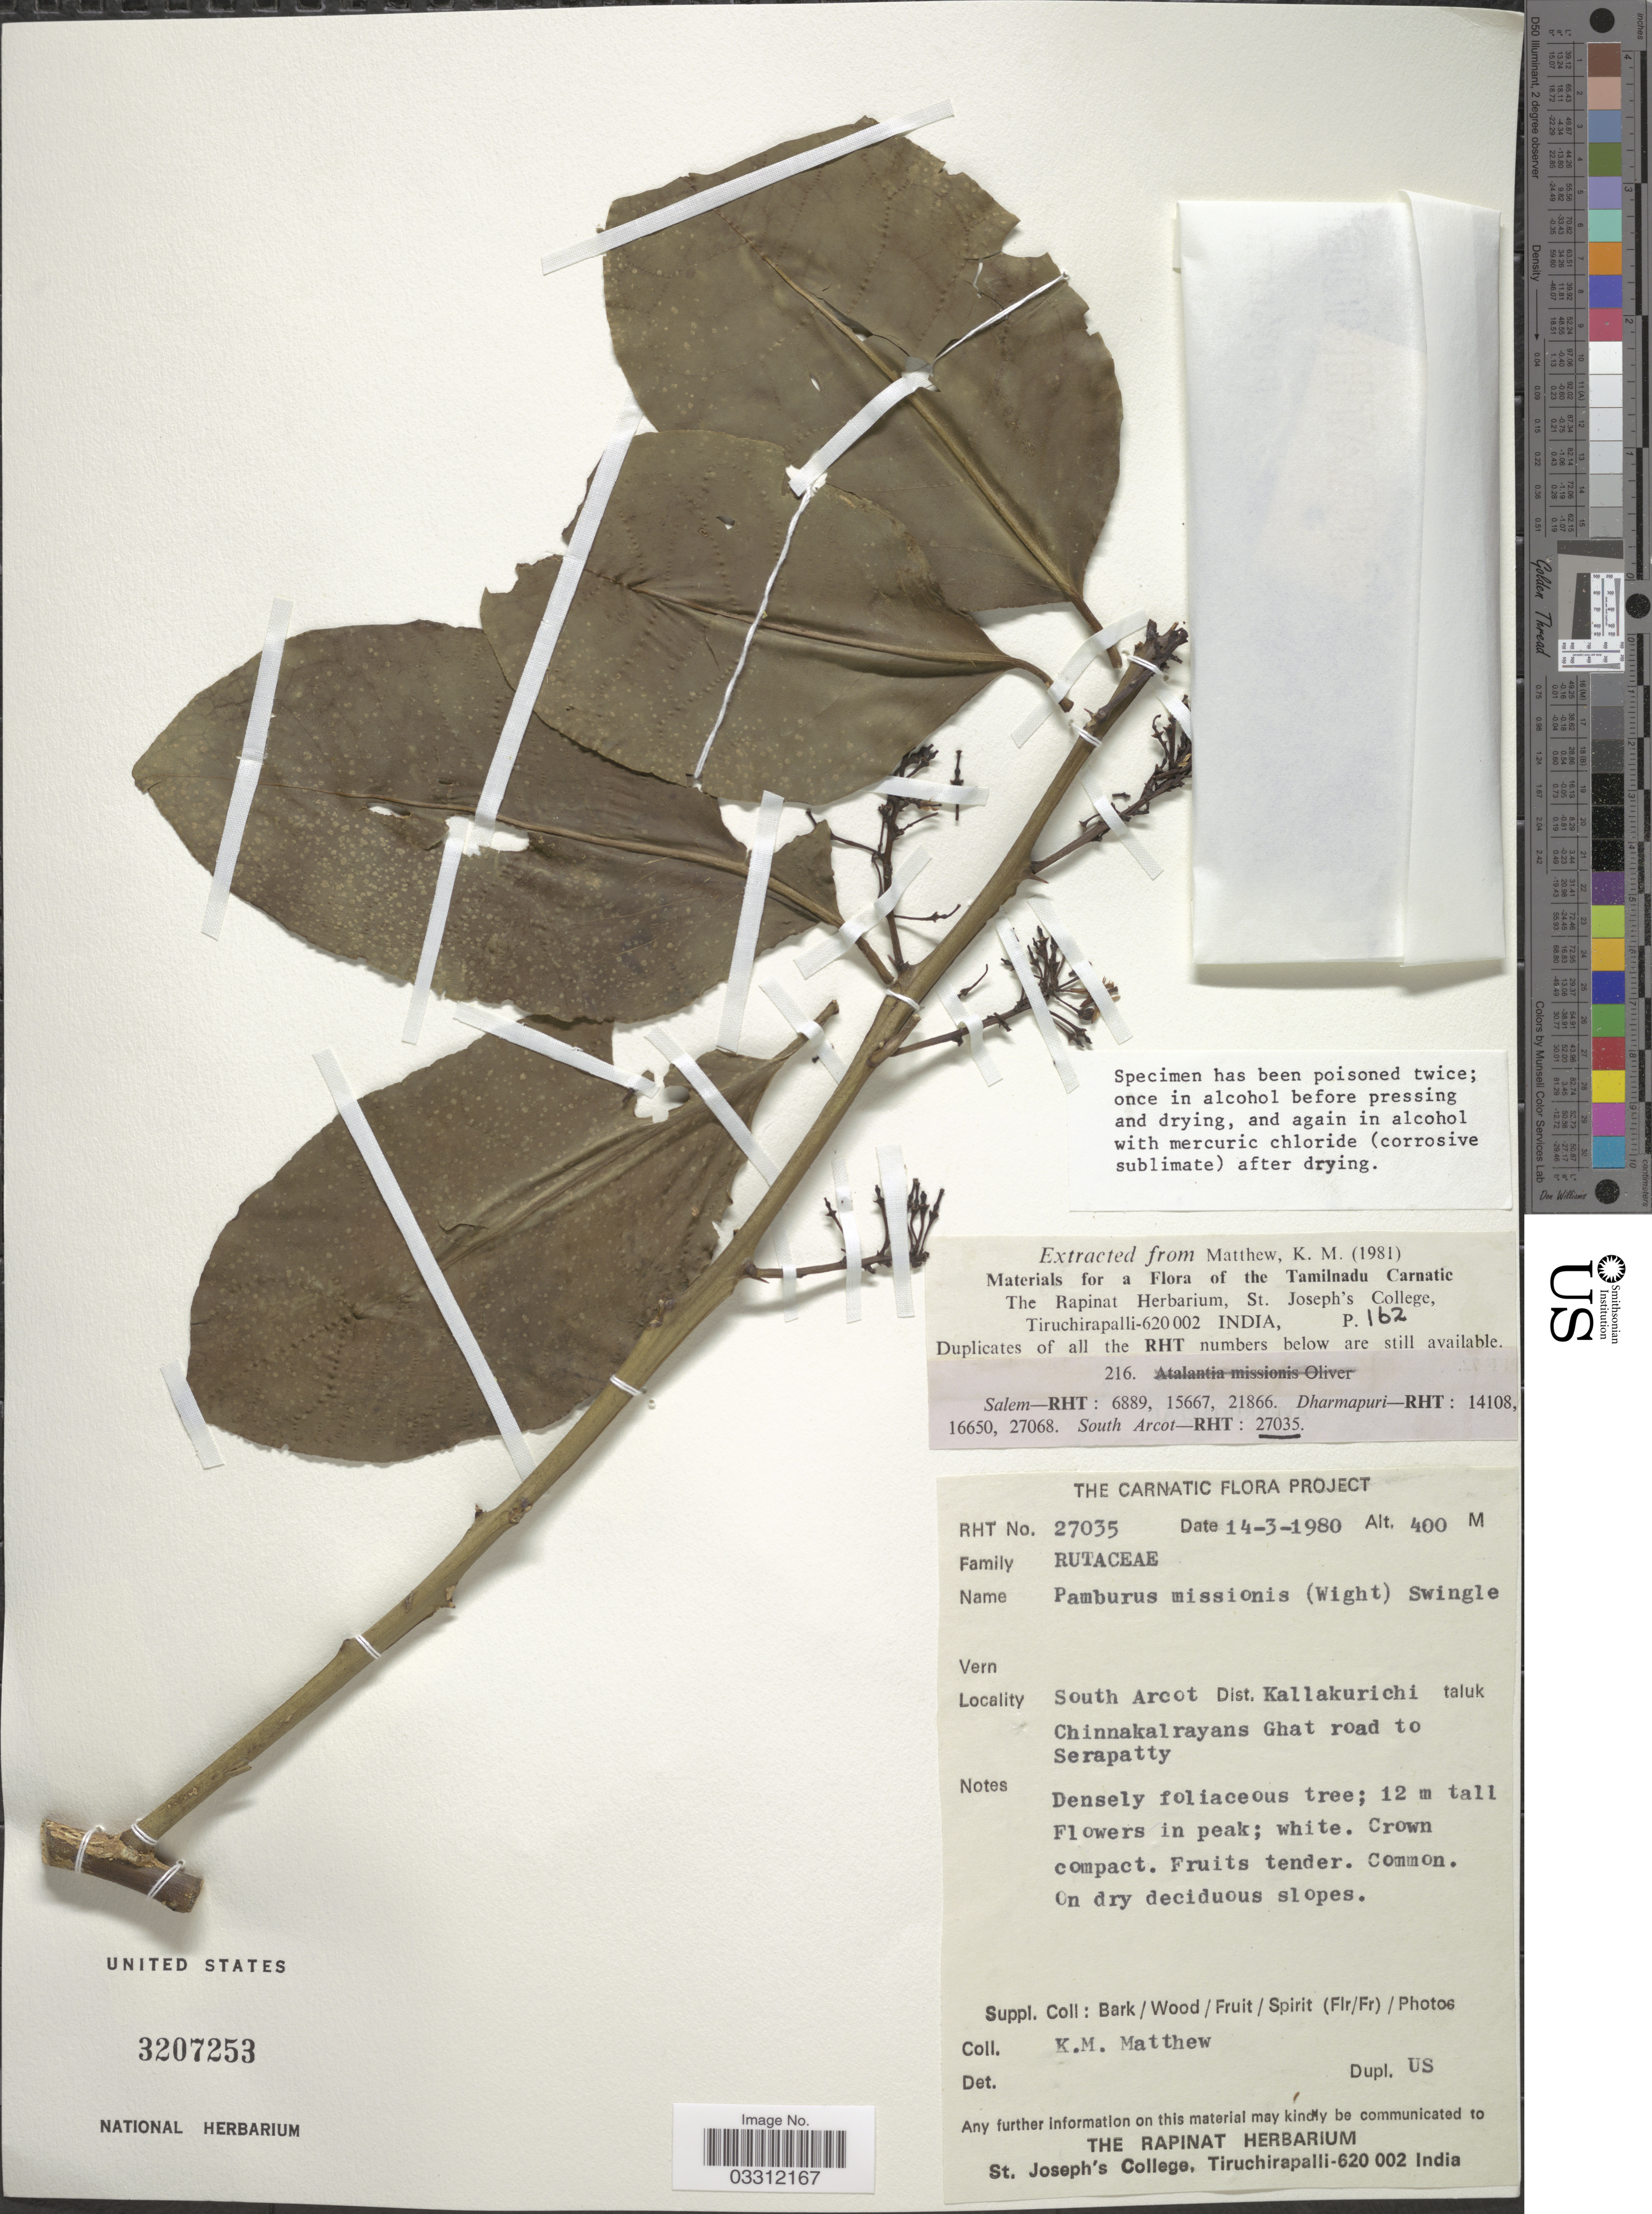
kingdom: Plantae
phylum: Tracheophyta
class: Magnoliopsida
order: Sapindales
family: Rutaceae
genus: Pamburus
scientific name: Pamburus missionis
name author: (Wight) Swingle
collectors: K. M. Matthew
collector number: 27035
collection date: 1980-03-14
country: India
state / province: Tamil Nadu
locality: Tamilnadu Carnatic, South Arcot, Dist. Kallukurichi taluk, Chinnakalrayans Ghat road to Serapatty.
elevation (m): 400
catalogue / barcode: US 3207253